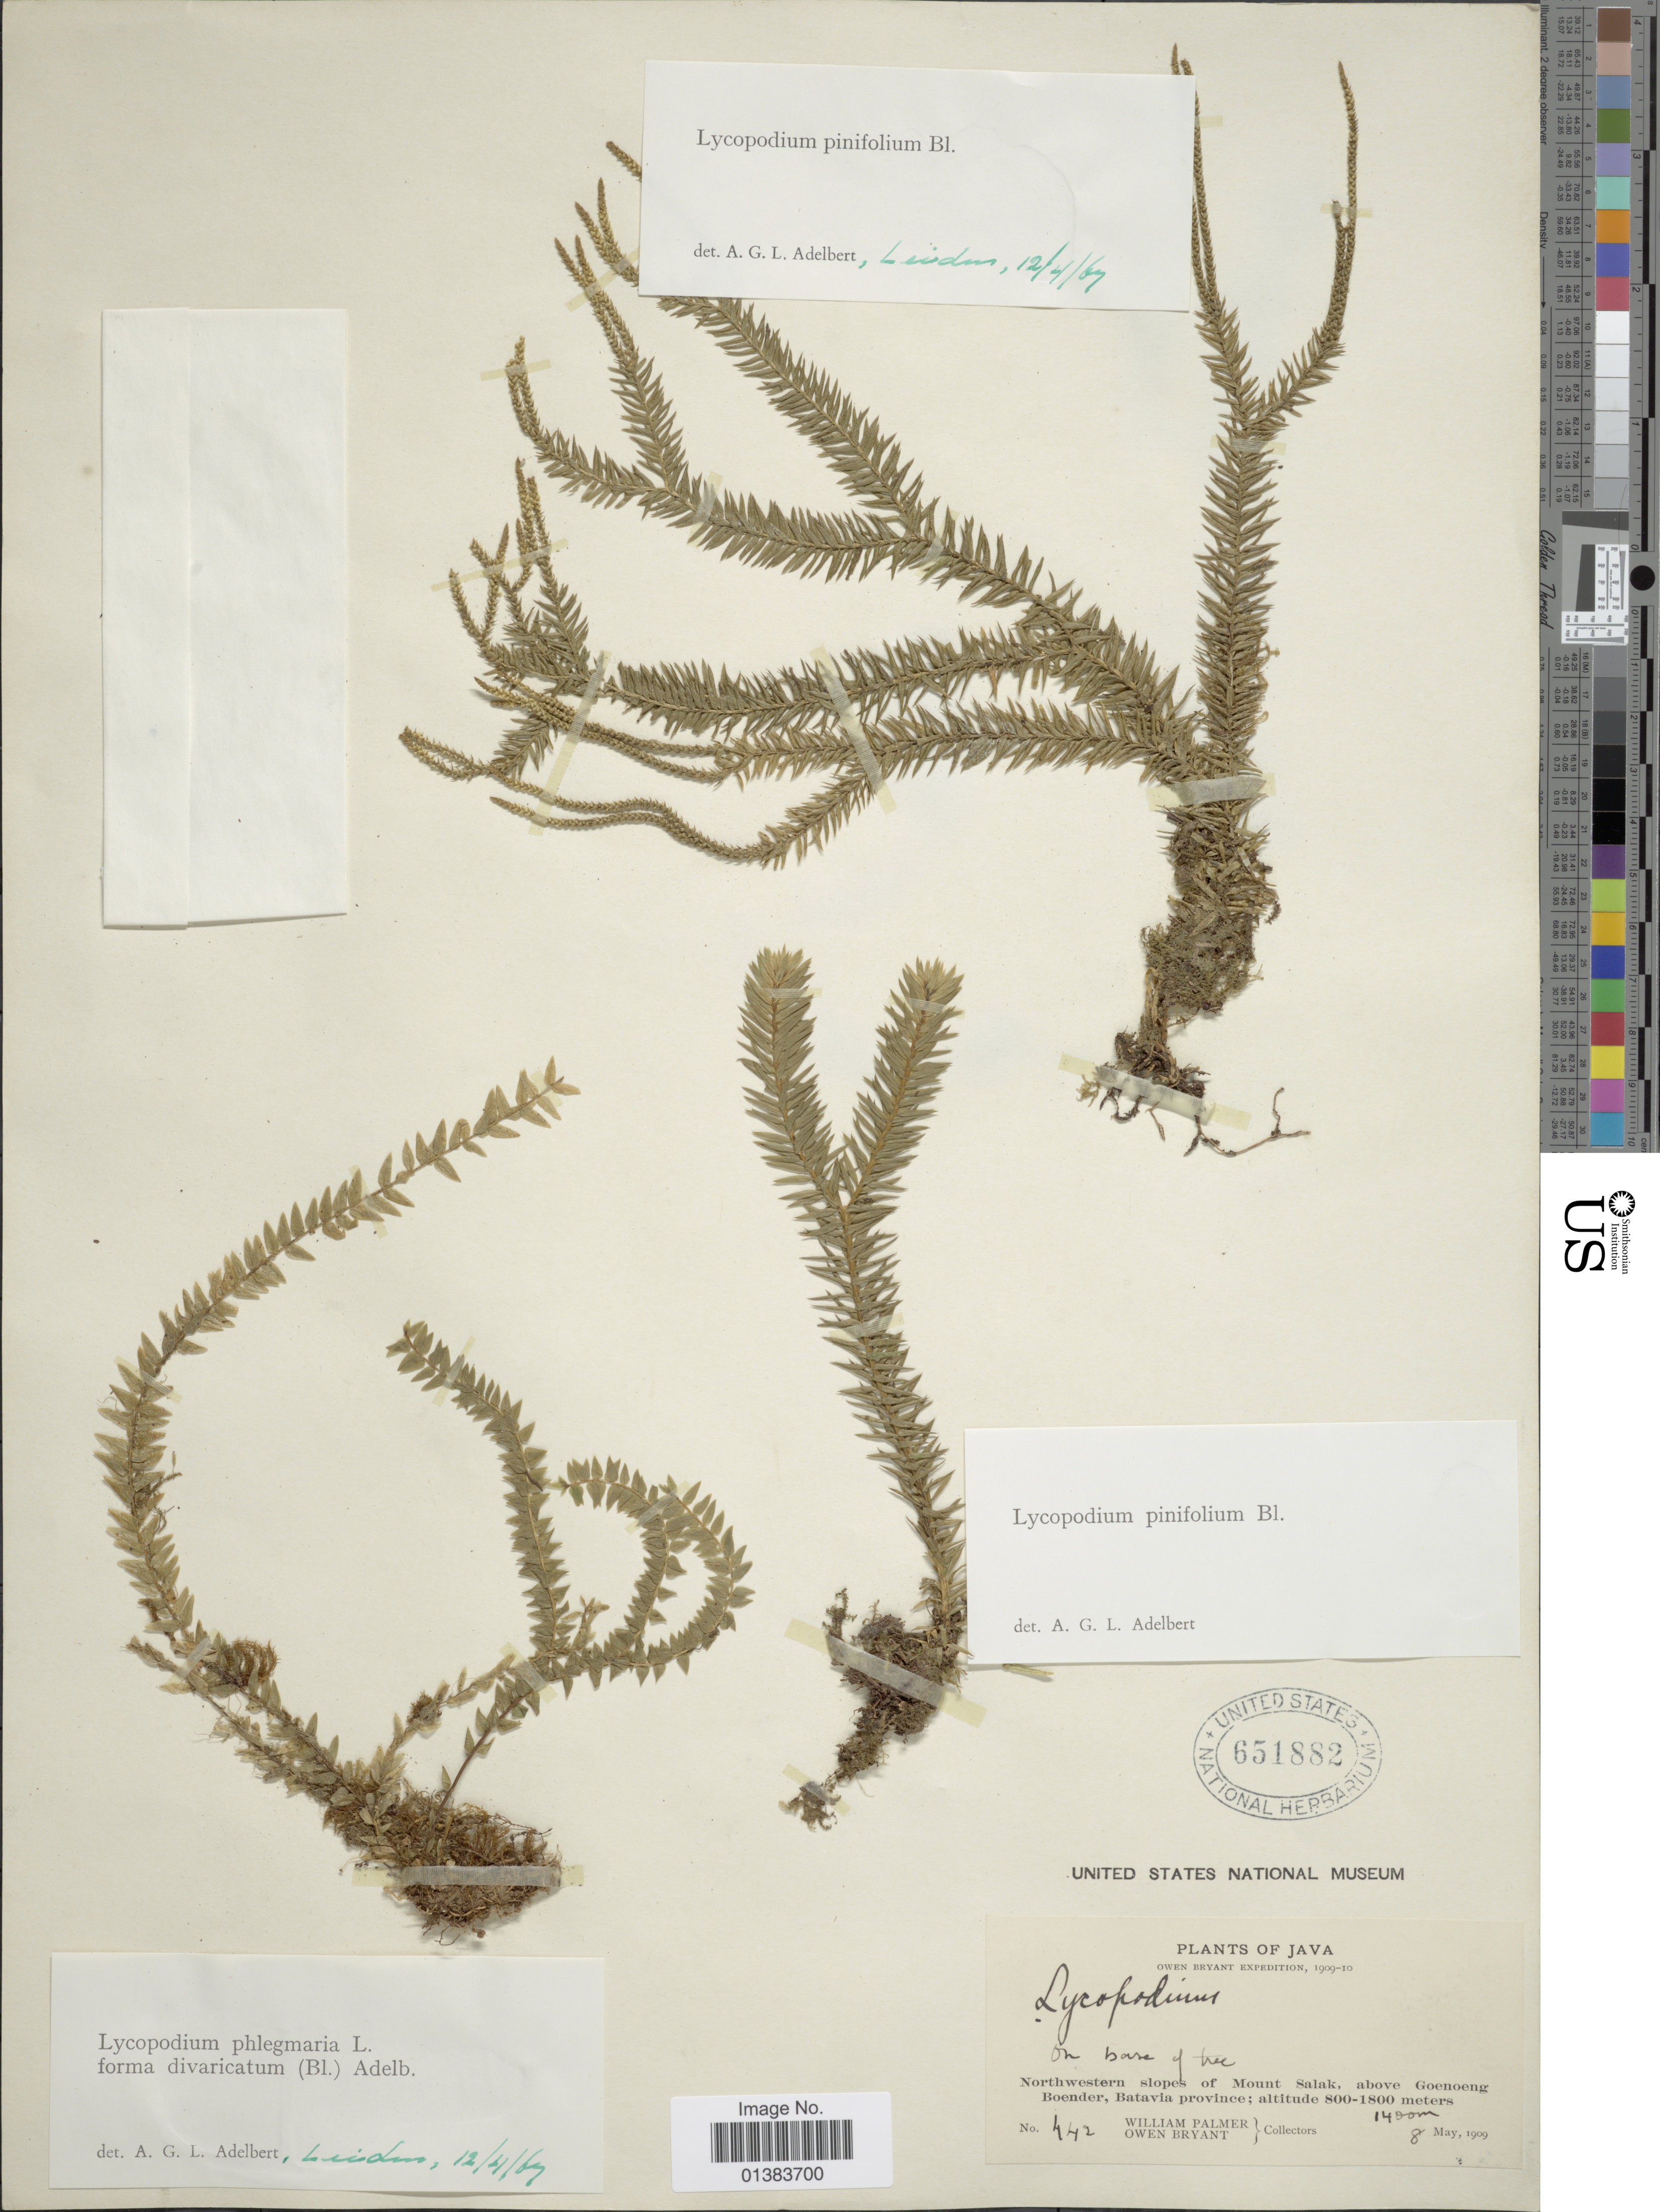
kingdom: Plantae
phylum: Tracheophyta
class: Lycopodiopsida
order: Lycopodiales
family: Lycopodiaceae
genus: Phlegmariurus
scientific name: Phlegmariurus horizontalis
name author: (Nessel) A. R. Field & Bostock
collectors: W. Palmer & O. Bryant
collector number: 442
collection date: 1909-05-08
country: Indonesia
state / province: Java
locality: Northwestern slopes of Mount Salak, above Goenoeng Boender, Batavia province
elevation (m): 1400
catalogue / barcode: US 651882